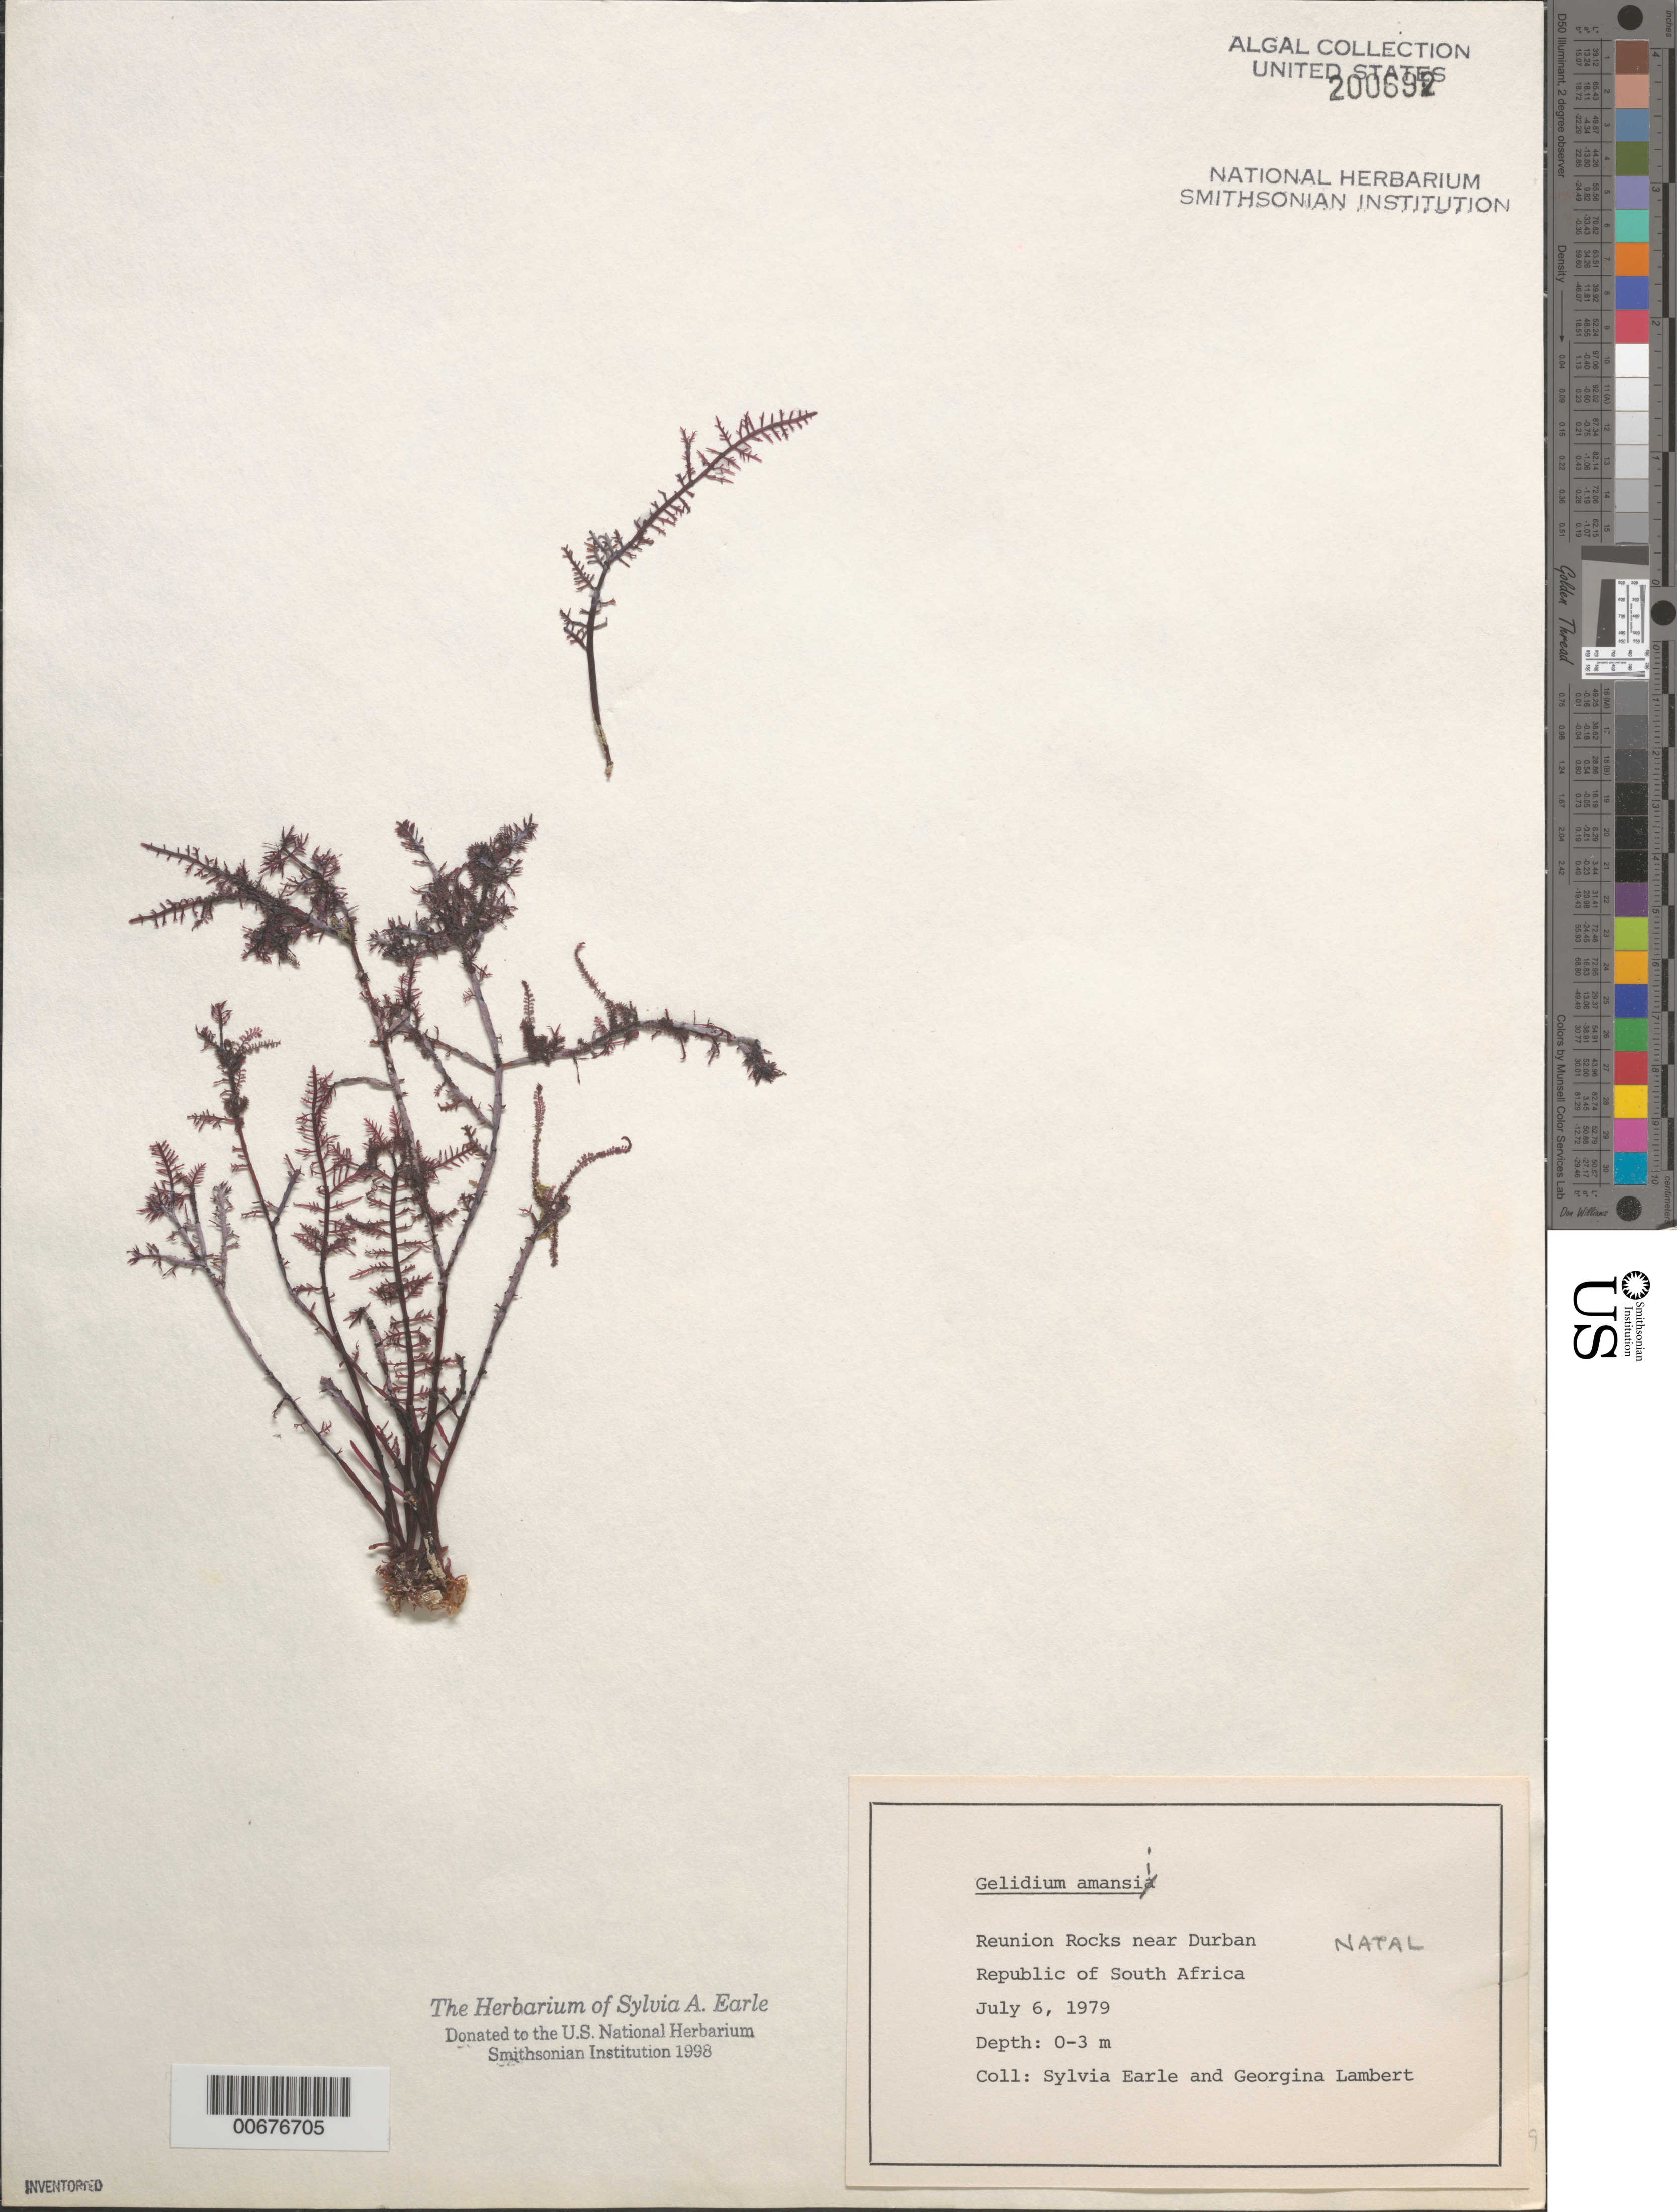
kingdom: Plantae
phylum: Rhodophyta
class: Florideophyceae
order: Gelidiales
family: Gelidiaceae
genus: Gelidium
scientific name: Gelidium amansii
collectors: S. A. Earle & G. Lambert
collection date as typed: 06 Jul 1979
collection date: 1979-07-06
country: South Africa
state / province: KwaZulu-Natal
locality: Reunion Rocks near Durban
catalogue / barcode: US 200692